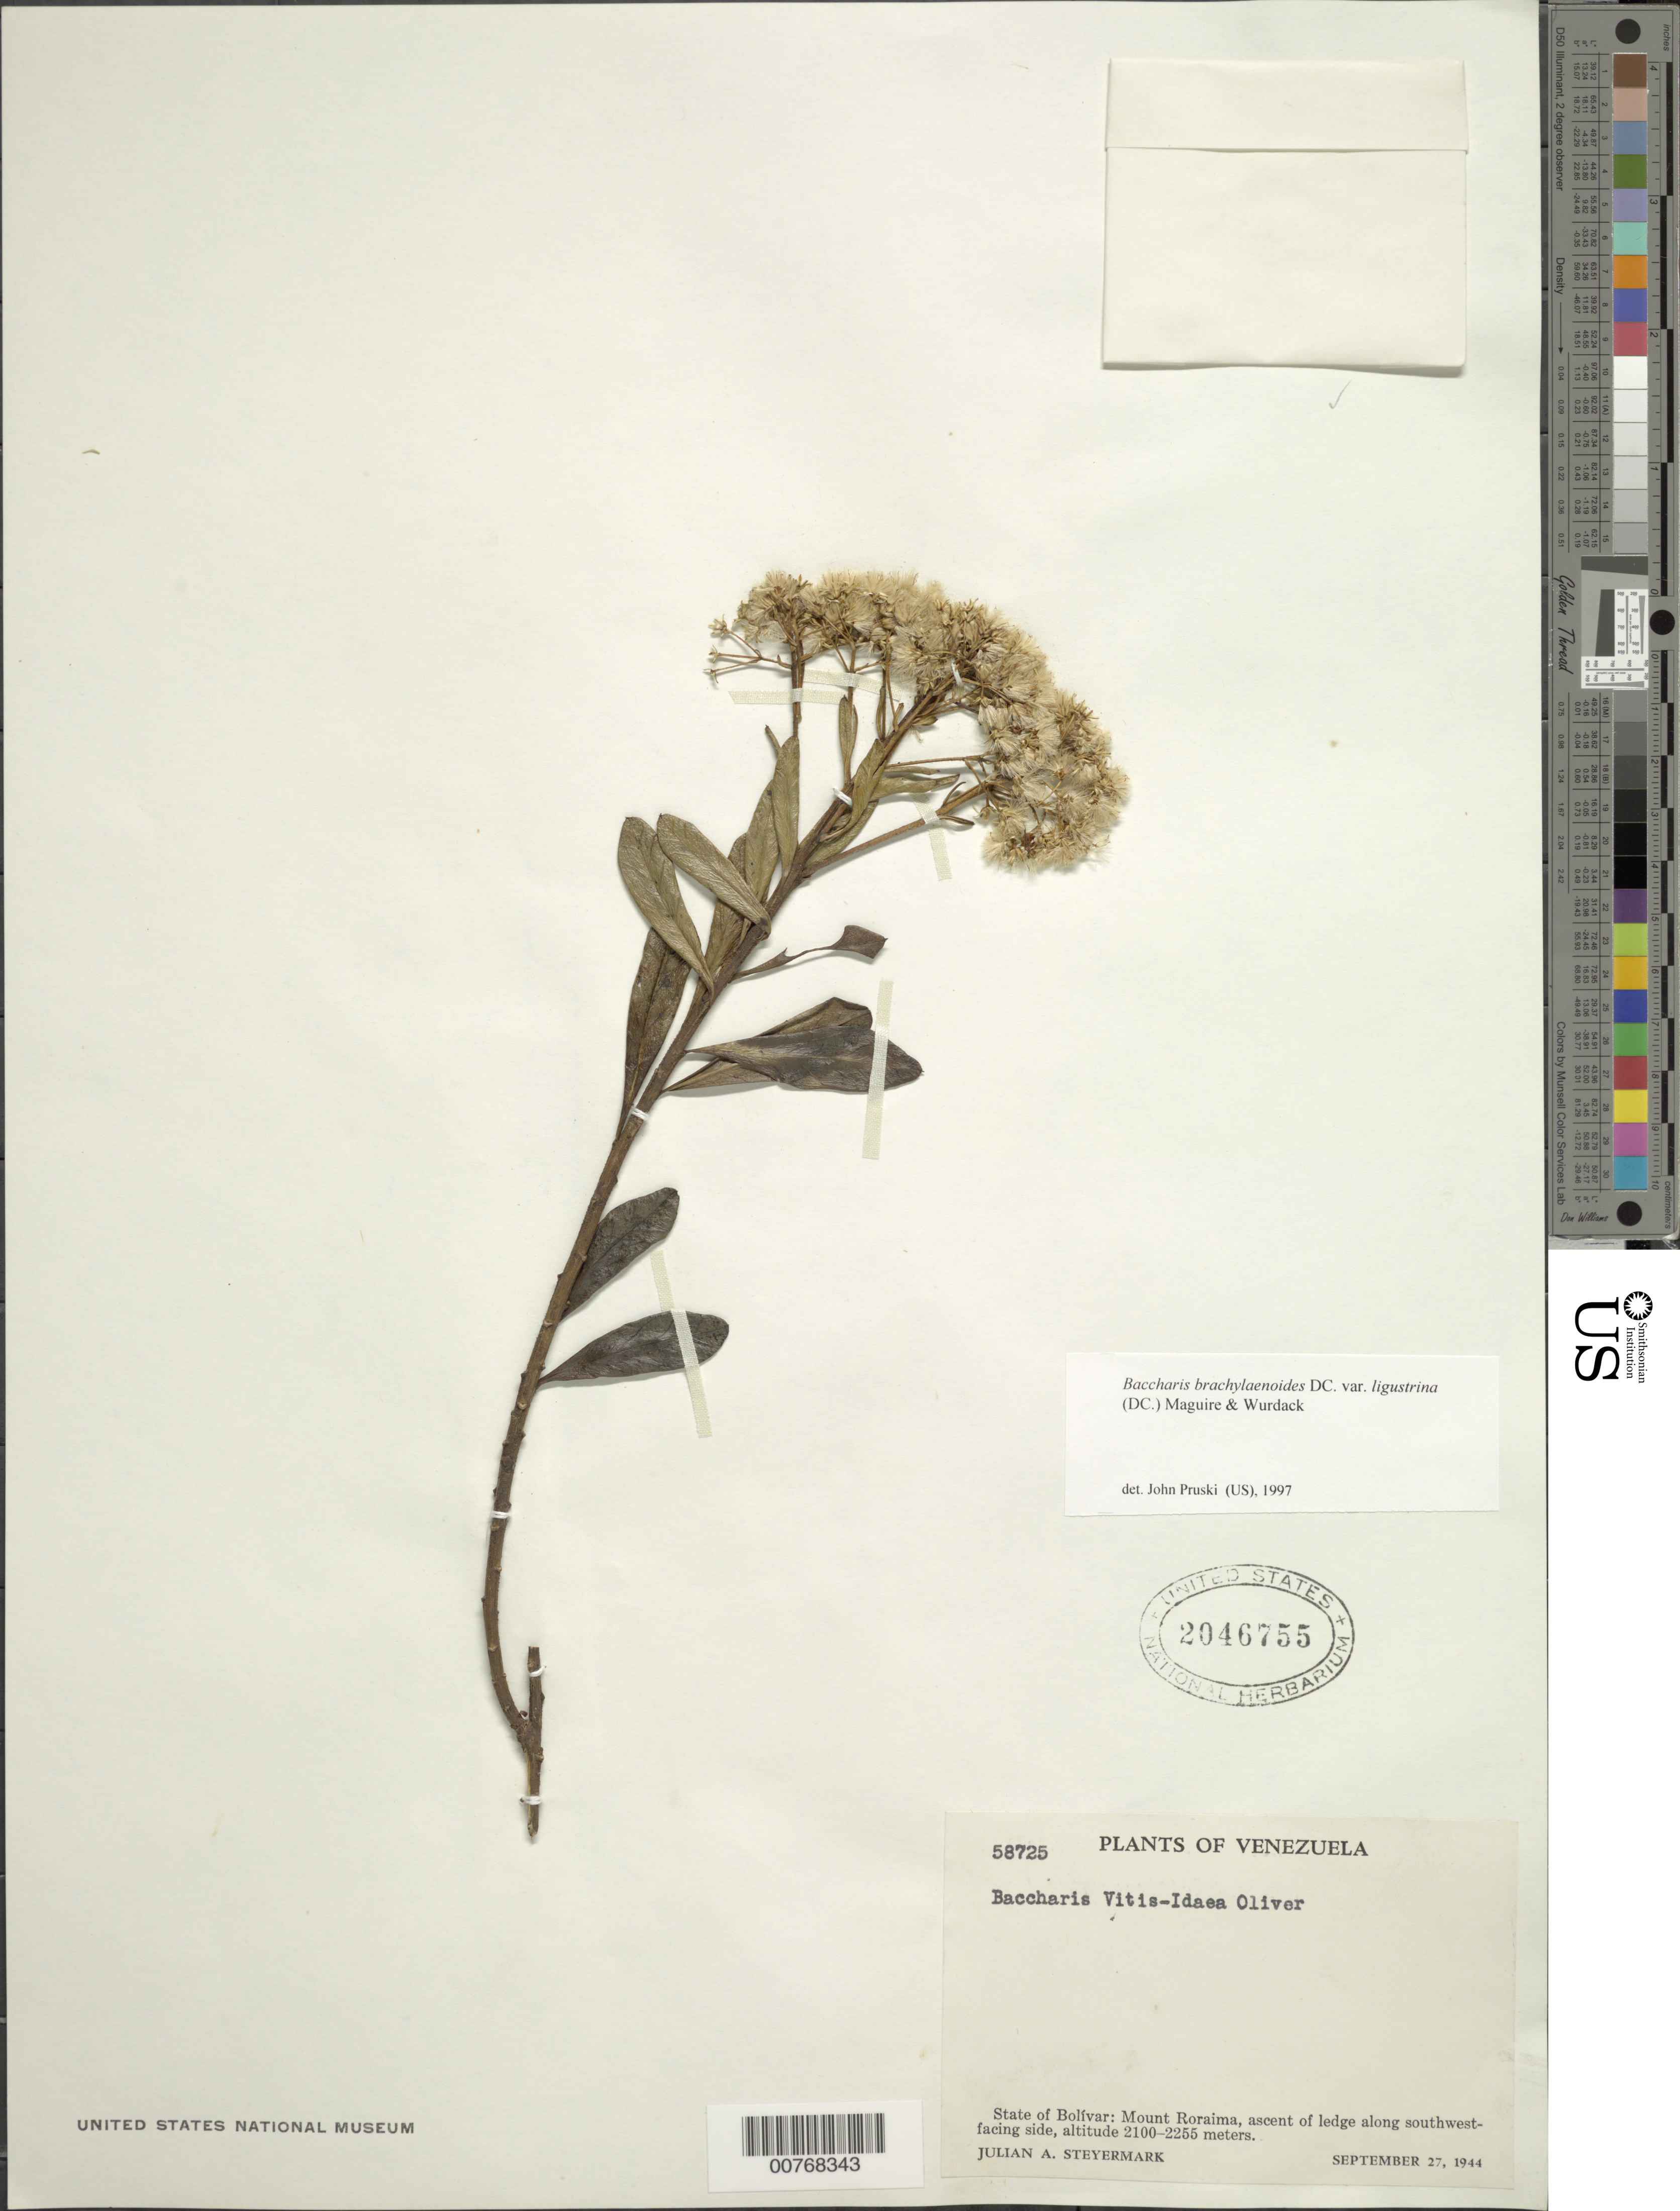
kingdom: Plantae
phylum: Tracheophyta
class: Magnoliopsida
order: Asterales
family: Asteraceae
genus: Baccharis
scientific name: Baccharis brachylaenoides var. ligustrina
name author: (DC.) Maguire & Wurdack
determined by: Pruski, J. F.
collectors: J. Steyermark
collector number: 58725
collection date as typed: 27-Sep-44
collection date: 1944-09-27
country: Venezuela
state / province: Bolívar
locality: Mt. Roraima, SW-facing side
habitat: Ascent of ledge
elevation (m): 2100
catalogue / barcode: US 2046755